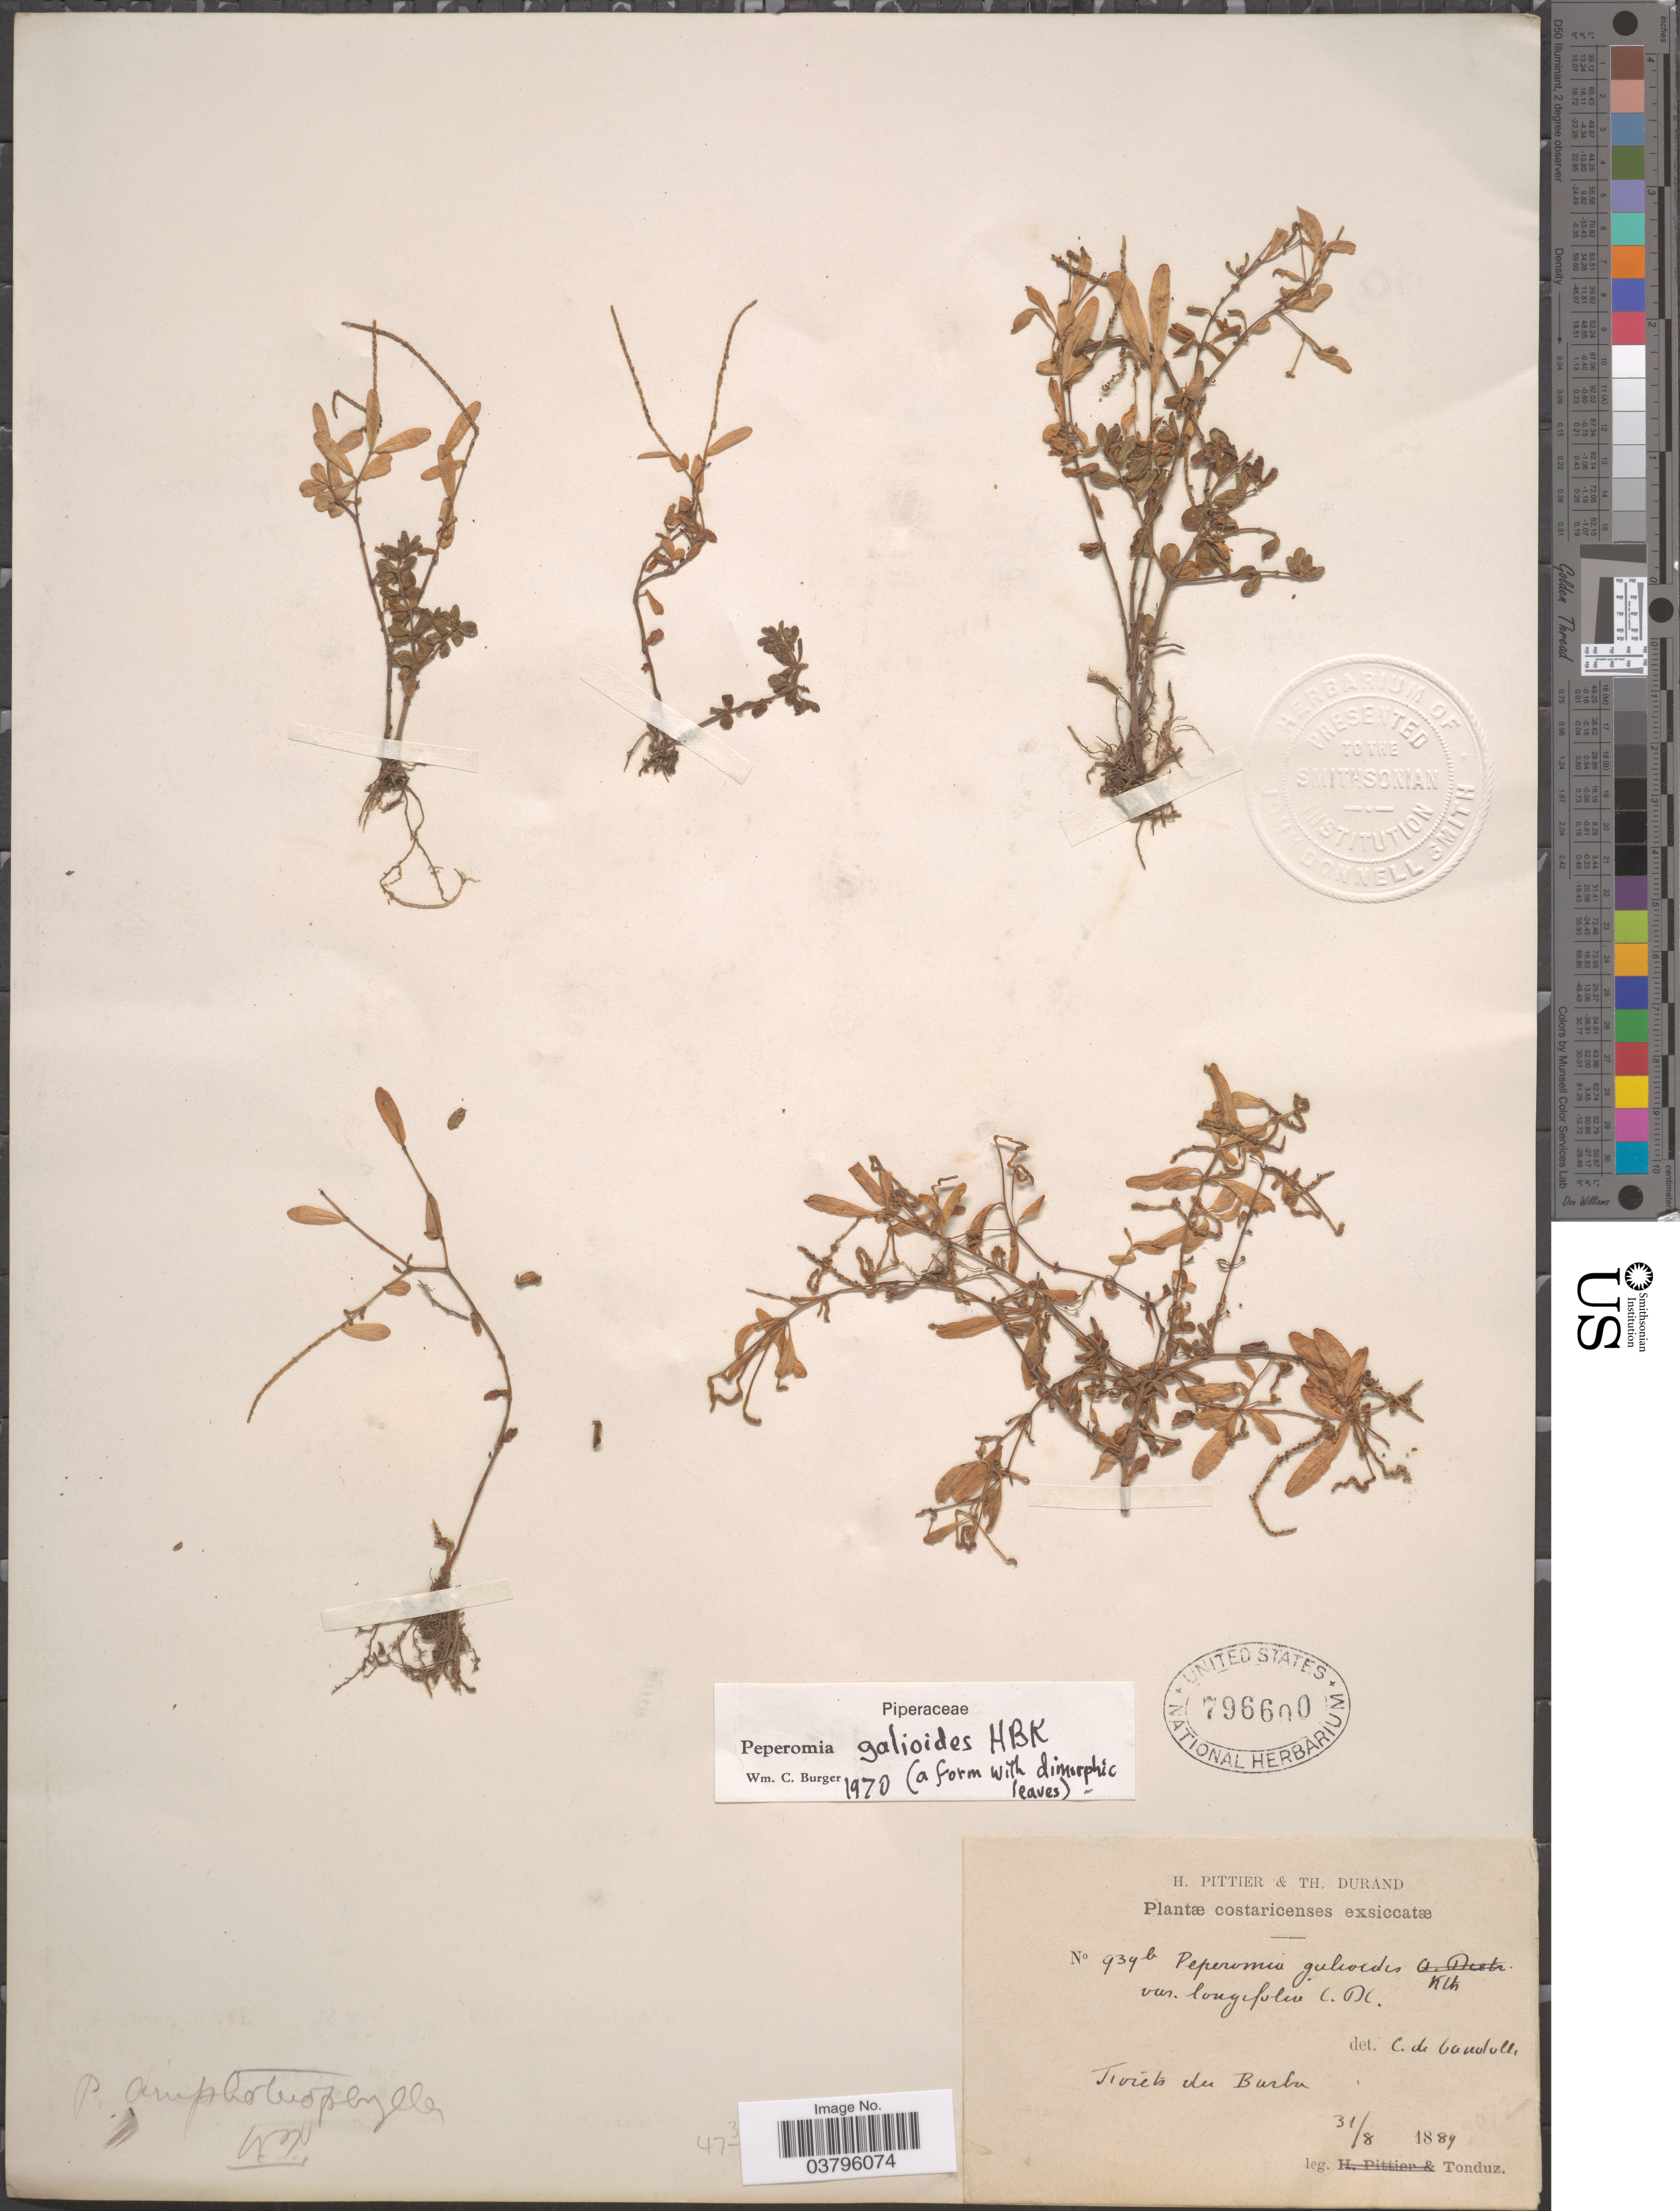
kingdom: Plantae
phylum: Tracheophyta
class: Magnoliopsida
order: Piperales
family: Piperaceae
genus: Peperomia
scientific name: Peperomia galioides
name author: Kunth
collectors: Tonduz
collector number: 934b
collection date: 1889-08-31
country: Costa Rica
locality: Forêts du Barba.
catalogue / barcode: US 796600